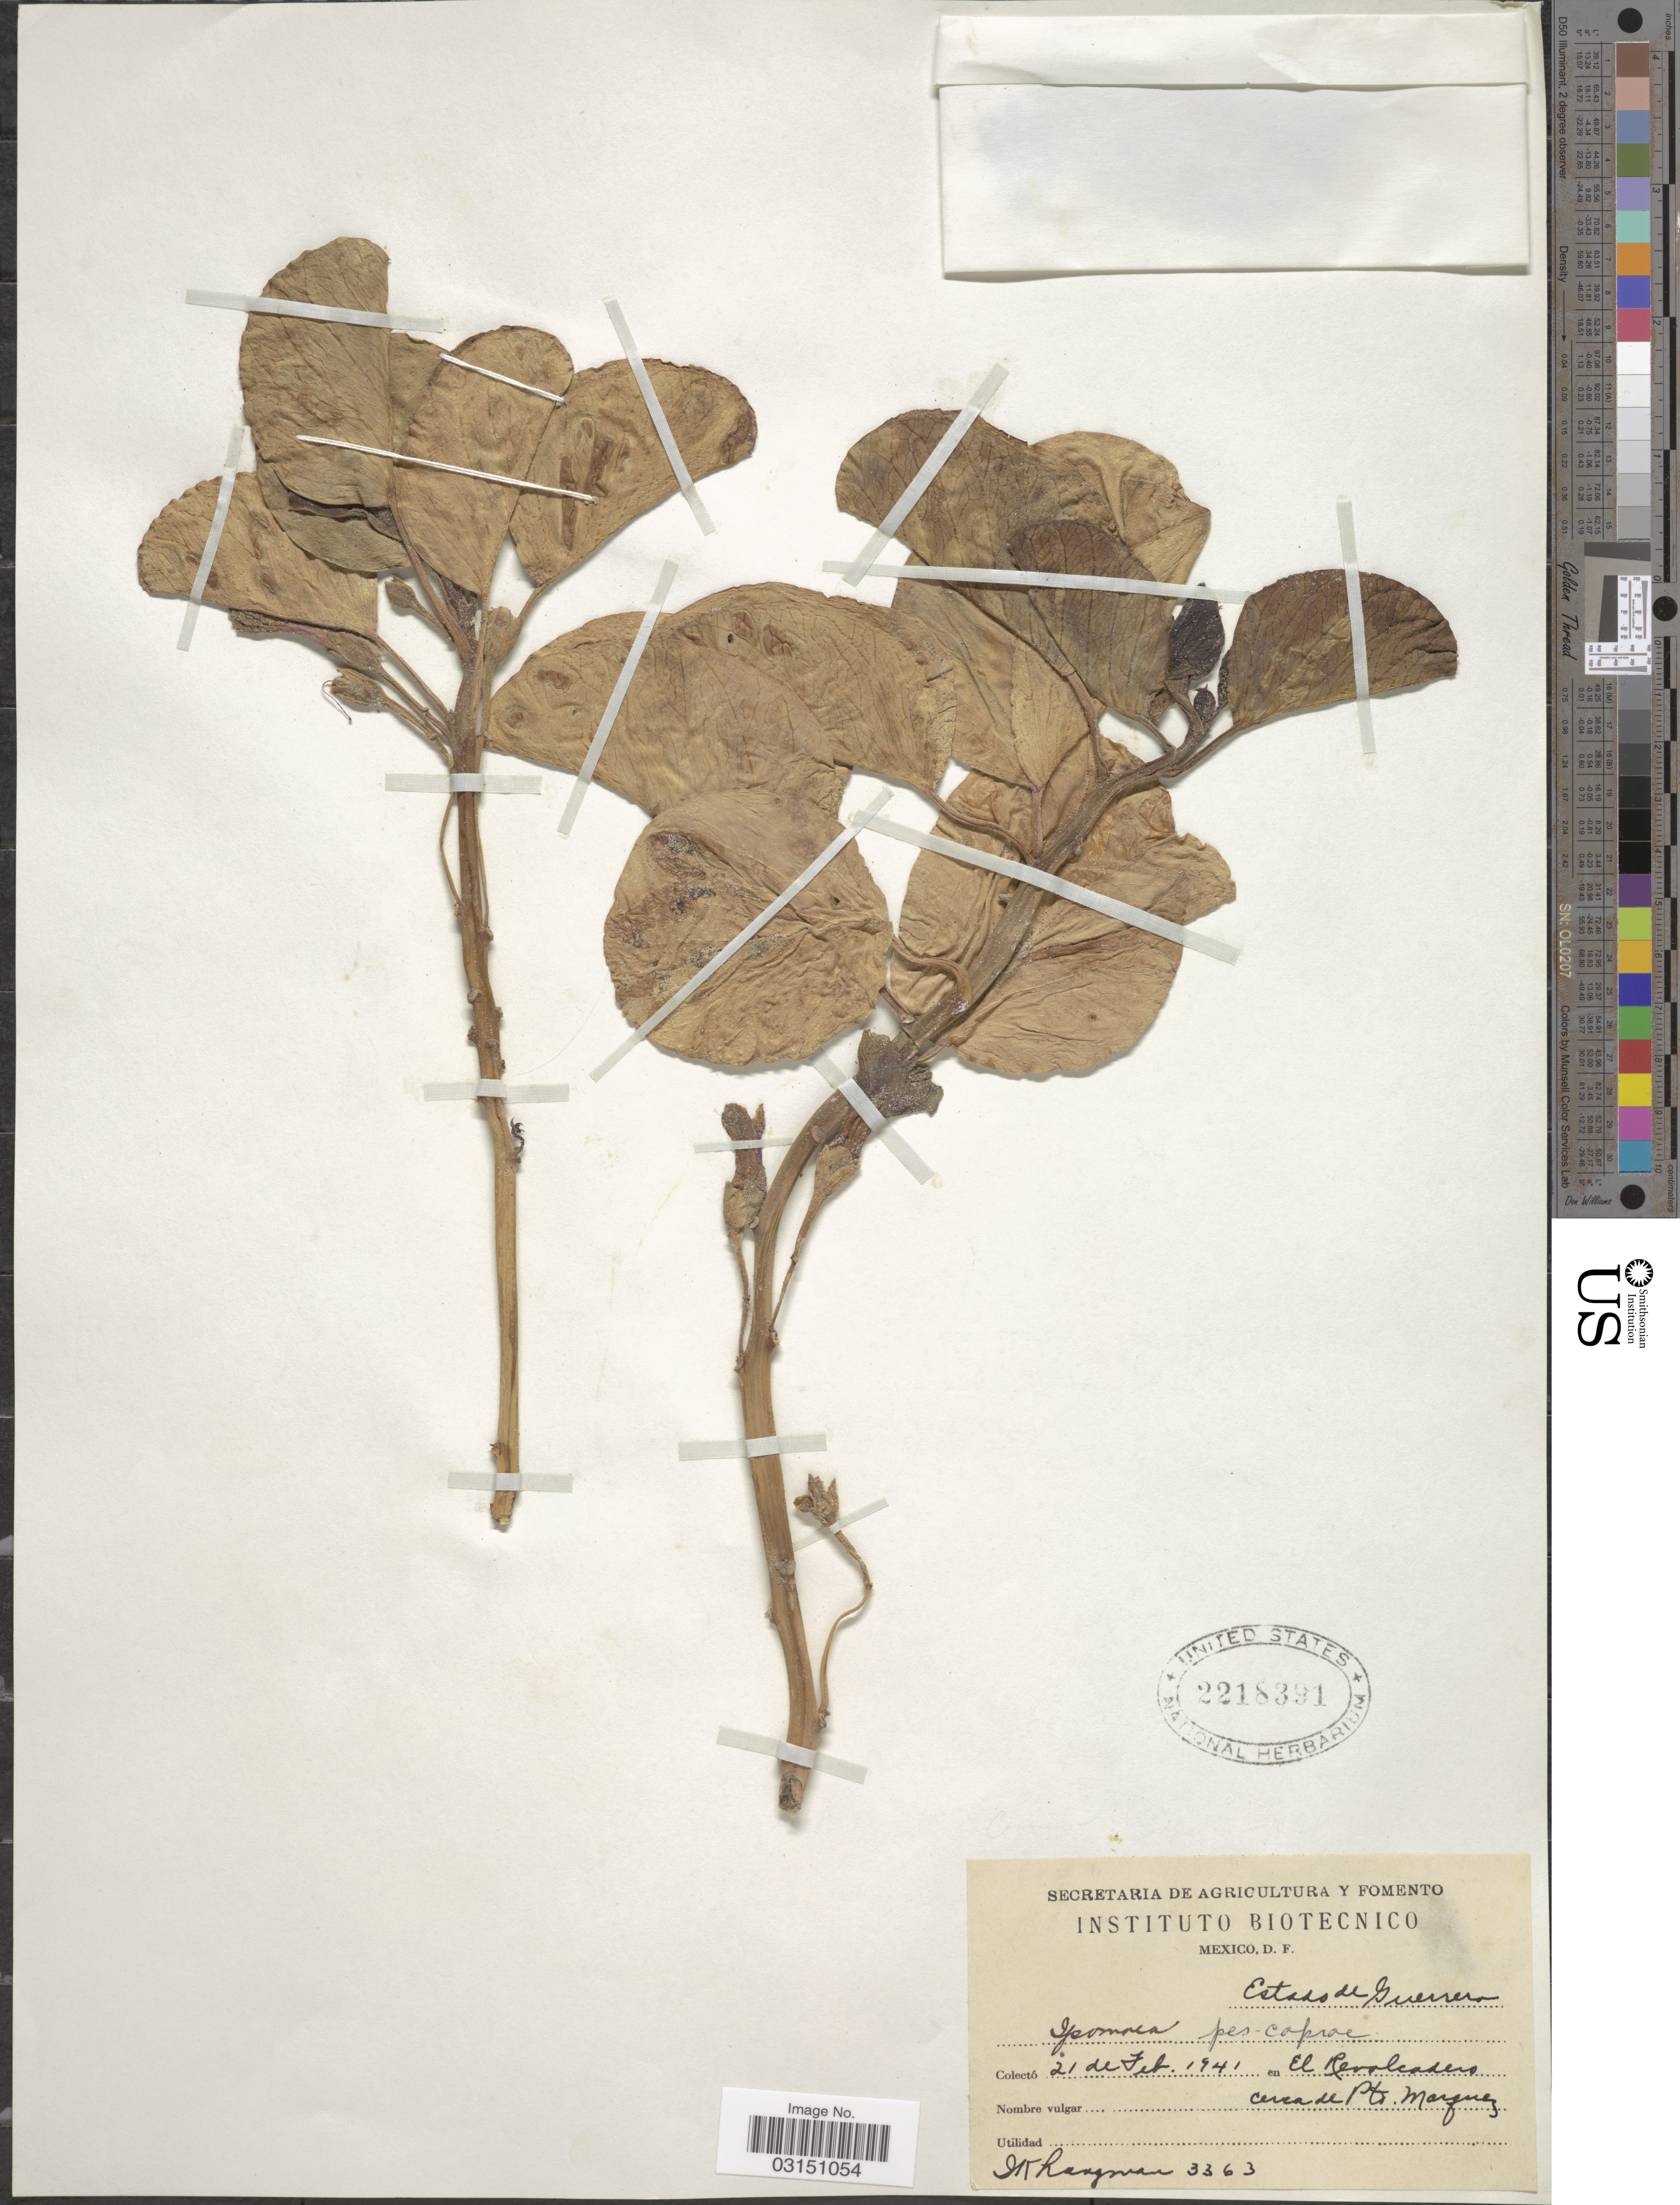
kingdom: Plantae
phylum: Tracheophyta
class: Magnoliopsida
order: Solanales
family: Convolvulaceae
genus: Ipomoea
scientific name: Ipomoea pes-caprae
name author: (L.) R. Br.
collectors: J. Langman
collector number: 3363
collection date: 1941-02-21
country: Mexico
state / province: Guerrero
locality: El Revolcadero, cerca de Pto. Marques.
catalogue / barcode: US 2218391